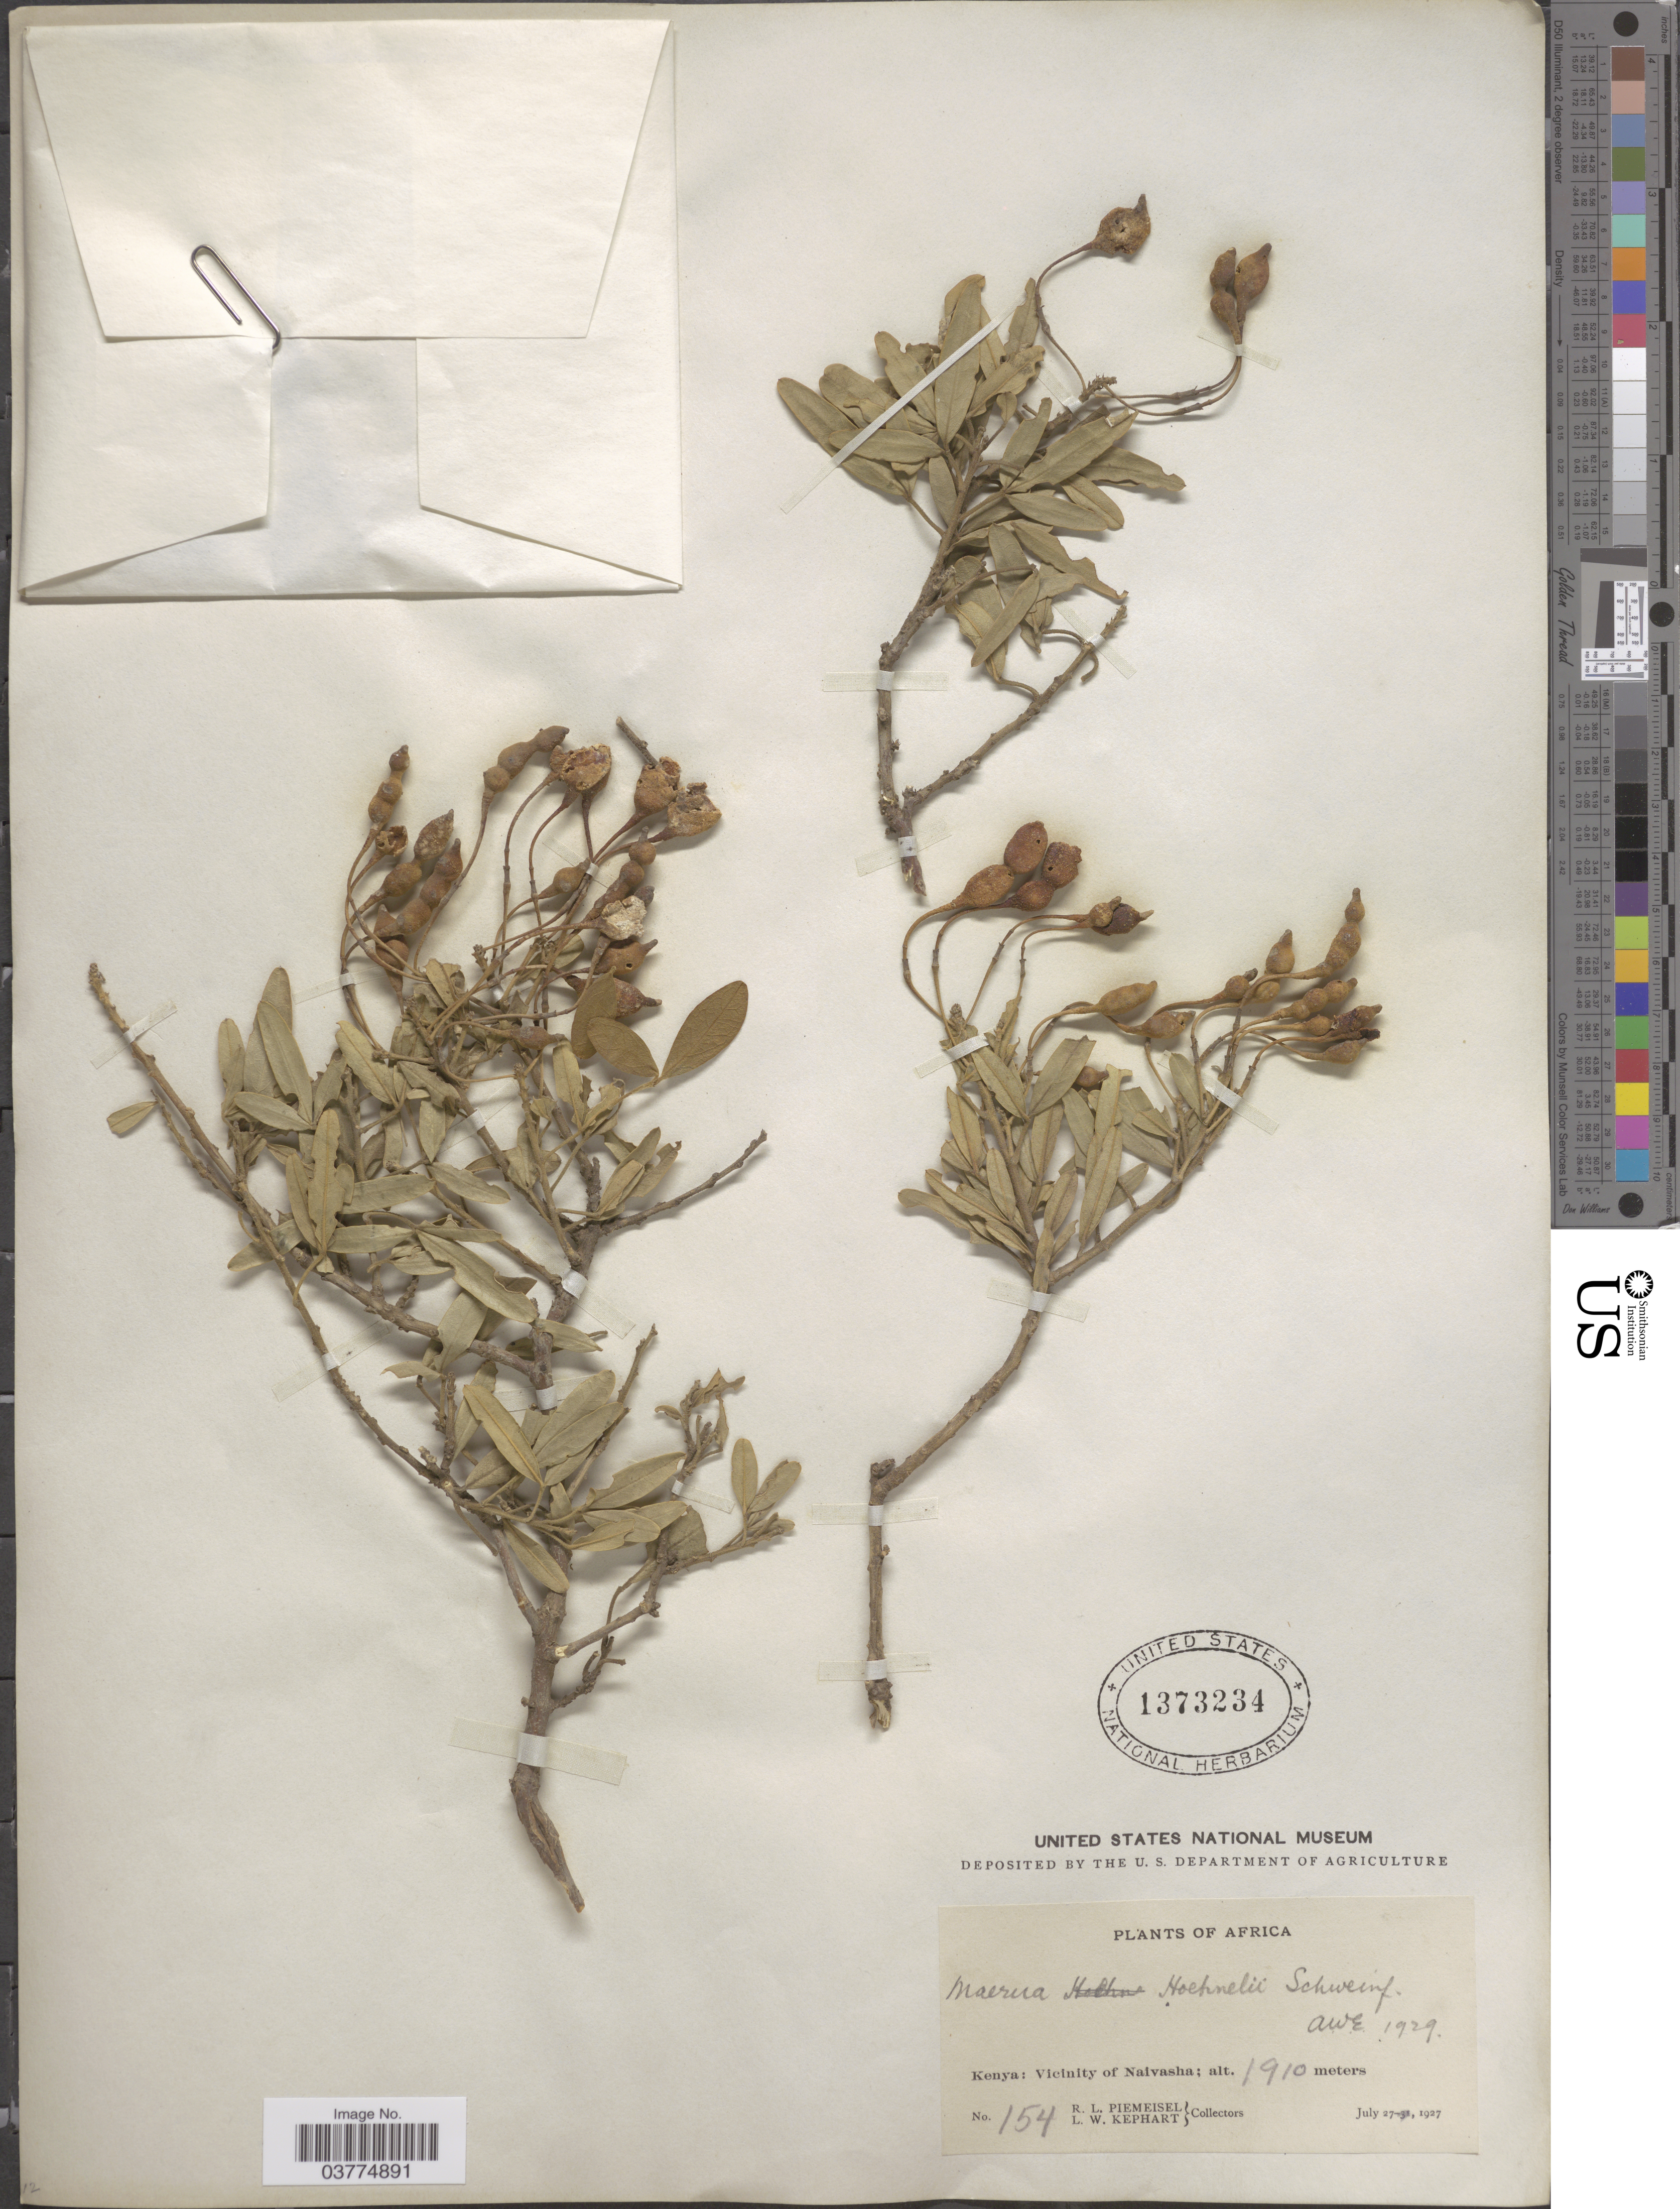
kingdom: Plantae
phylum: Tracheophyta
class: Magnoliopsida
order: Brassicales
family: Capparaceae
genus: Maerua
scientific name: Maerua hoehnelii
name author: Schweinf.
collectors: R. L. Piemeisel & L. W. Kephart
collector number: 154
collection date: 1927-07-27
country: Kenya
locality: Vicinity of Naivasha.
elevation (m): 1910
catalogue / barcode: US 1373234